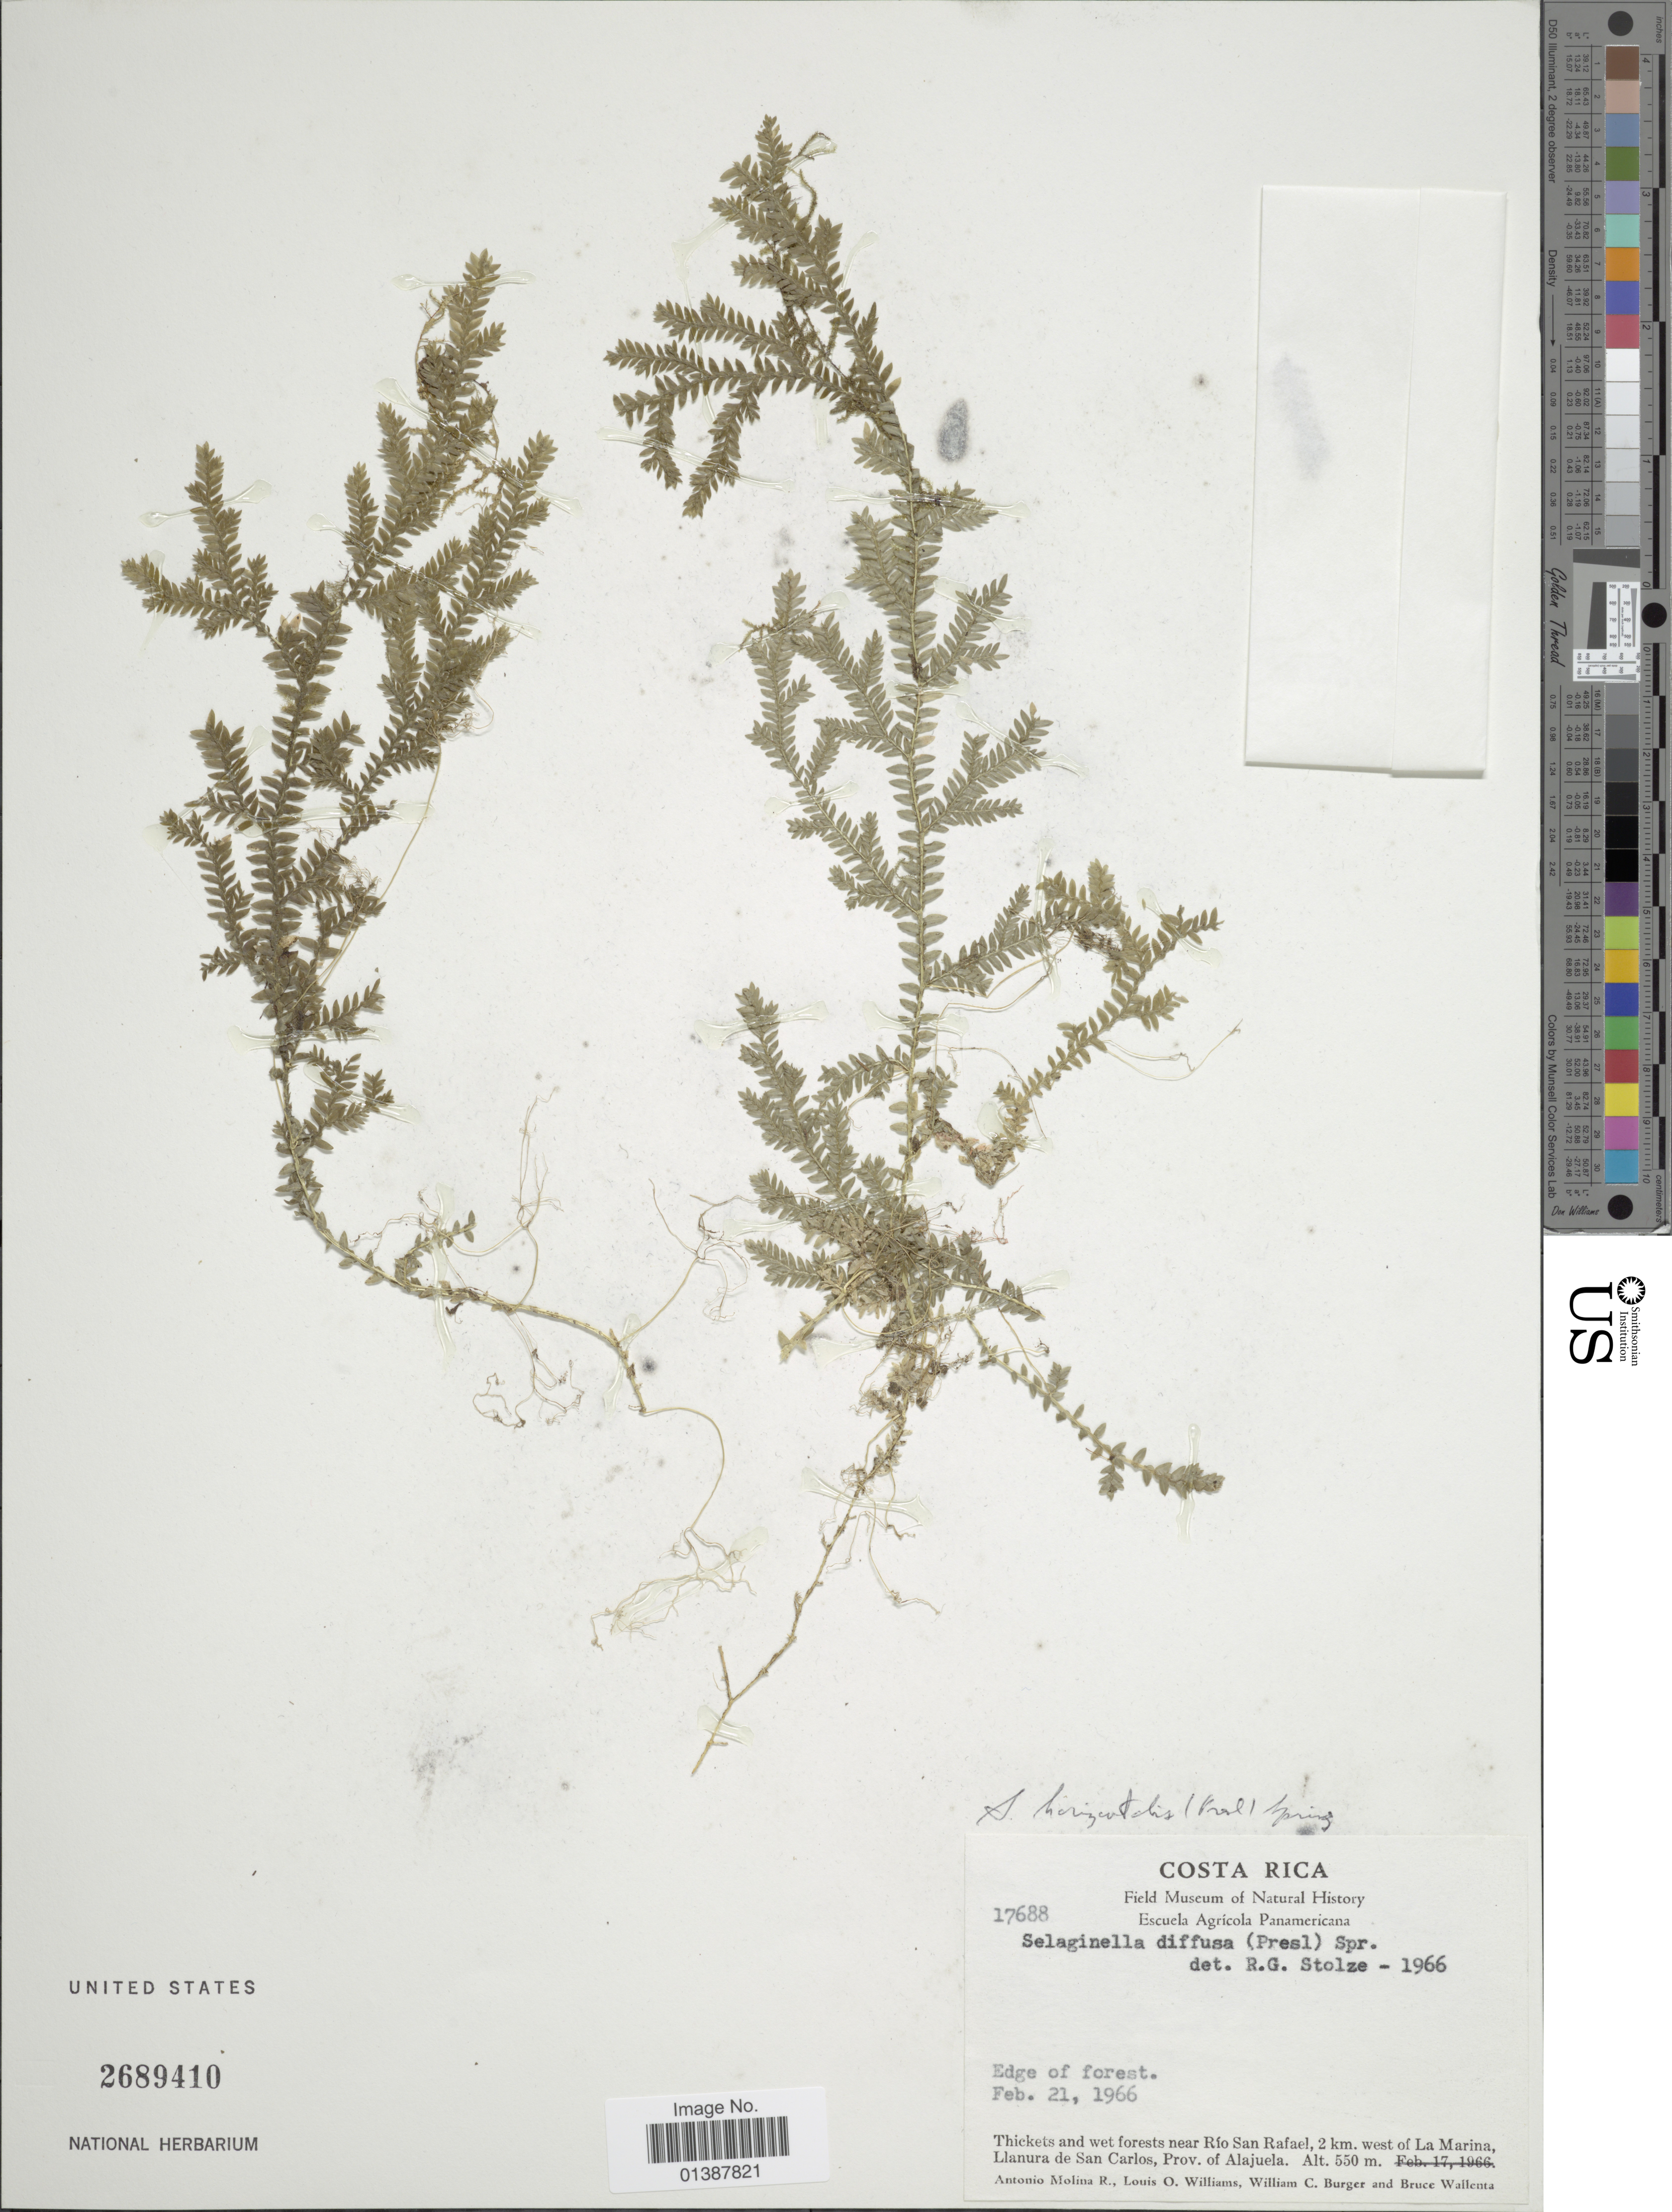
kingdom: Plantae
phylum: Tracheophyta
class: Lycopodiopsida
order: Selaginellales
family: Selaginellaceae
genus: Selaginella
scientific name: Selaginella horizontalis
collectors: A. Molina R., L. O. Williams, W. Burger & B. Wallenta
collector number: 17688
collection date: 1966-02-21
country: Costa Rica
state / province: Alajuela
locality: Thickets and wet forest near Río San Rafael, 2 km west of La Marina, Llanura de San Carlos, Prov. of Alajuela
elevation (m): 550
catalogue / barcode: US 26889410